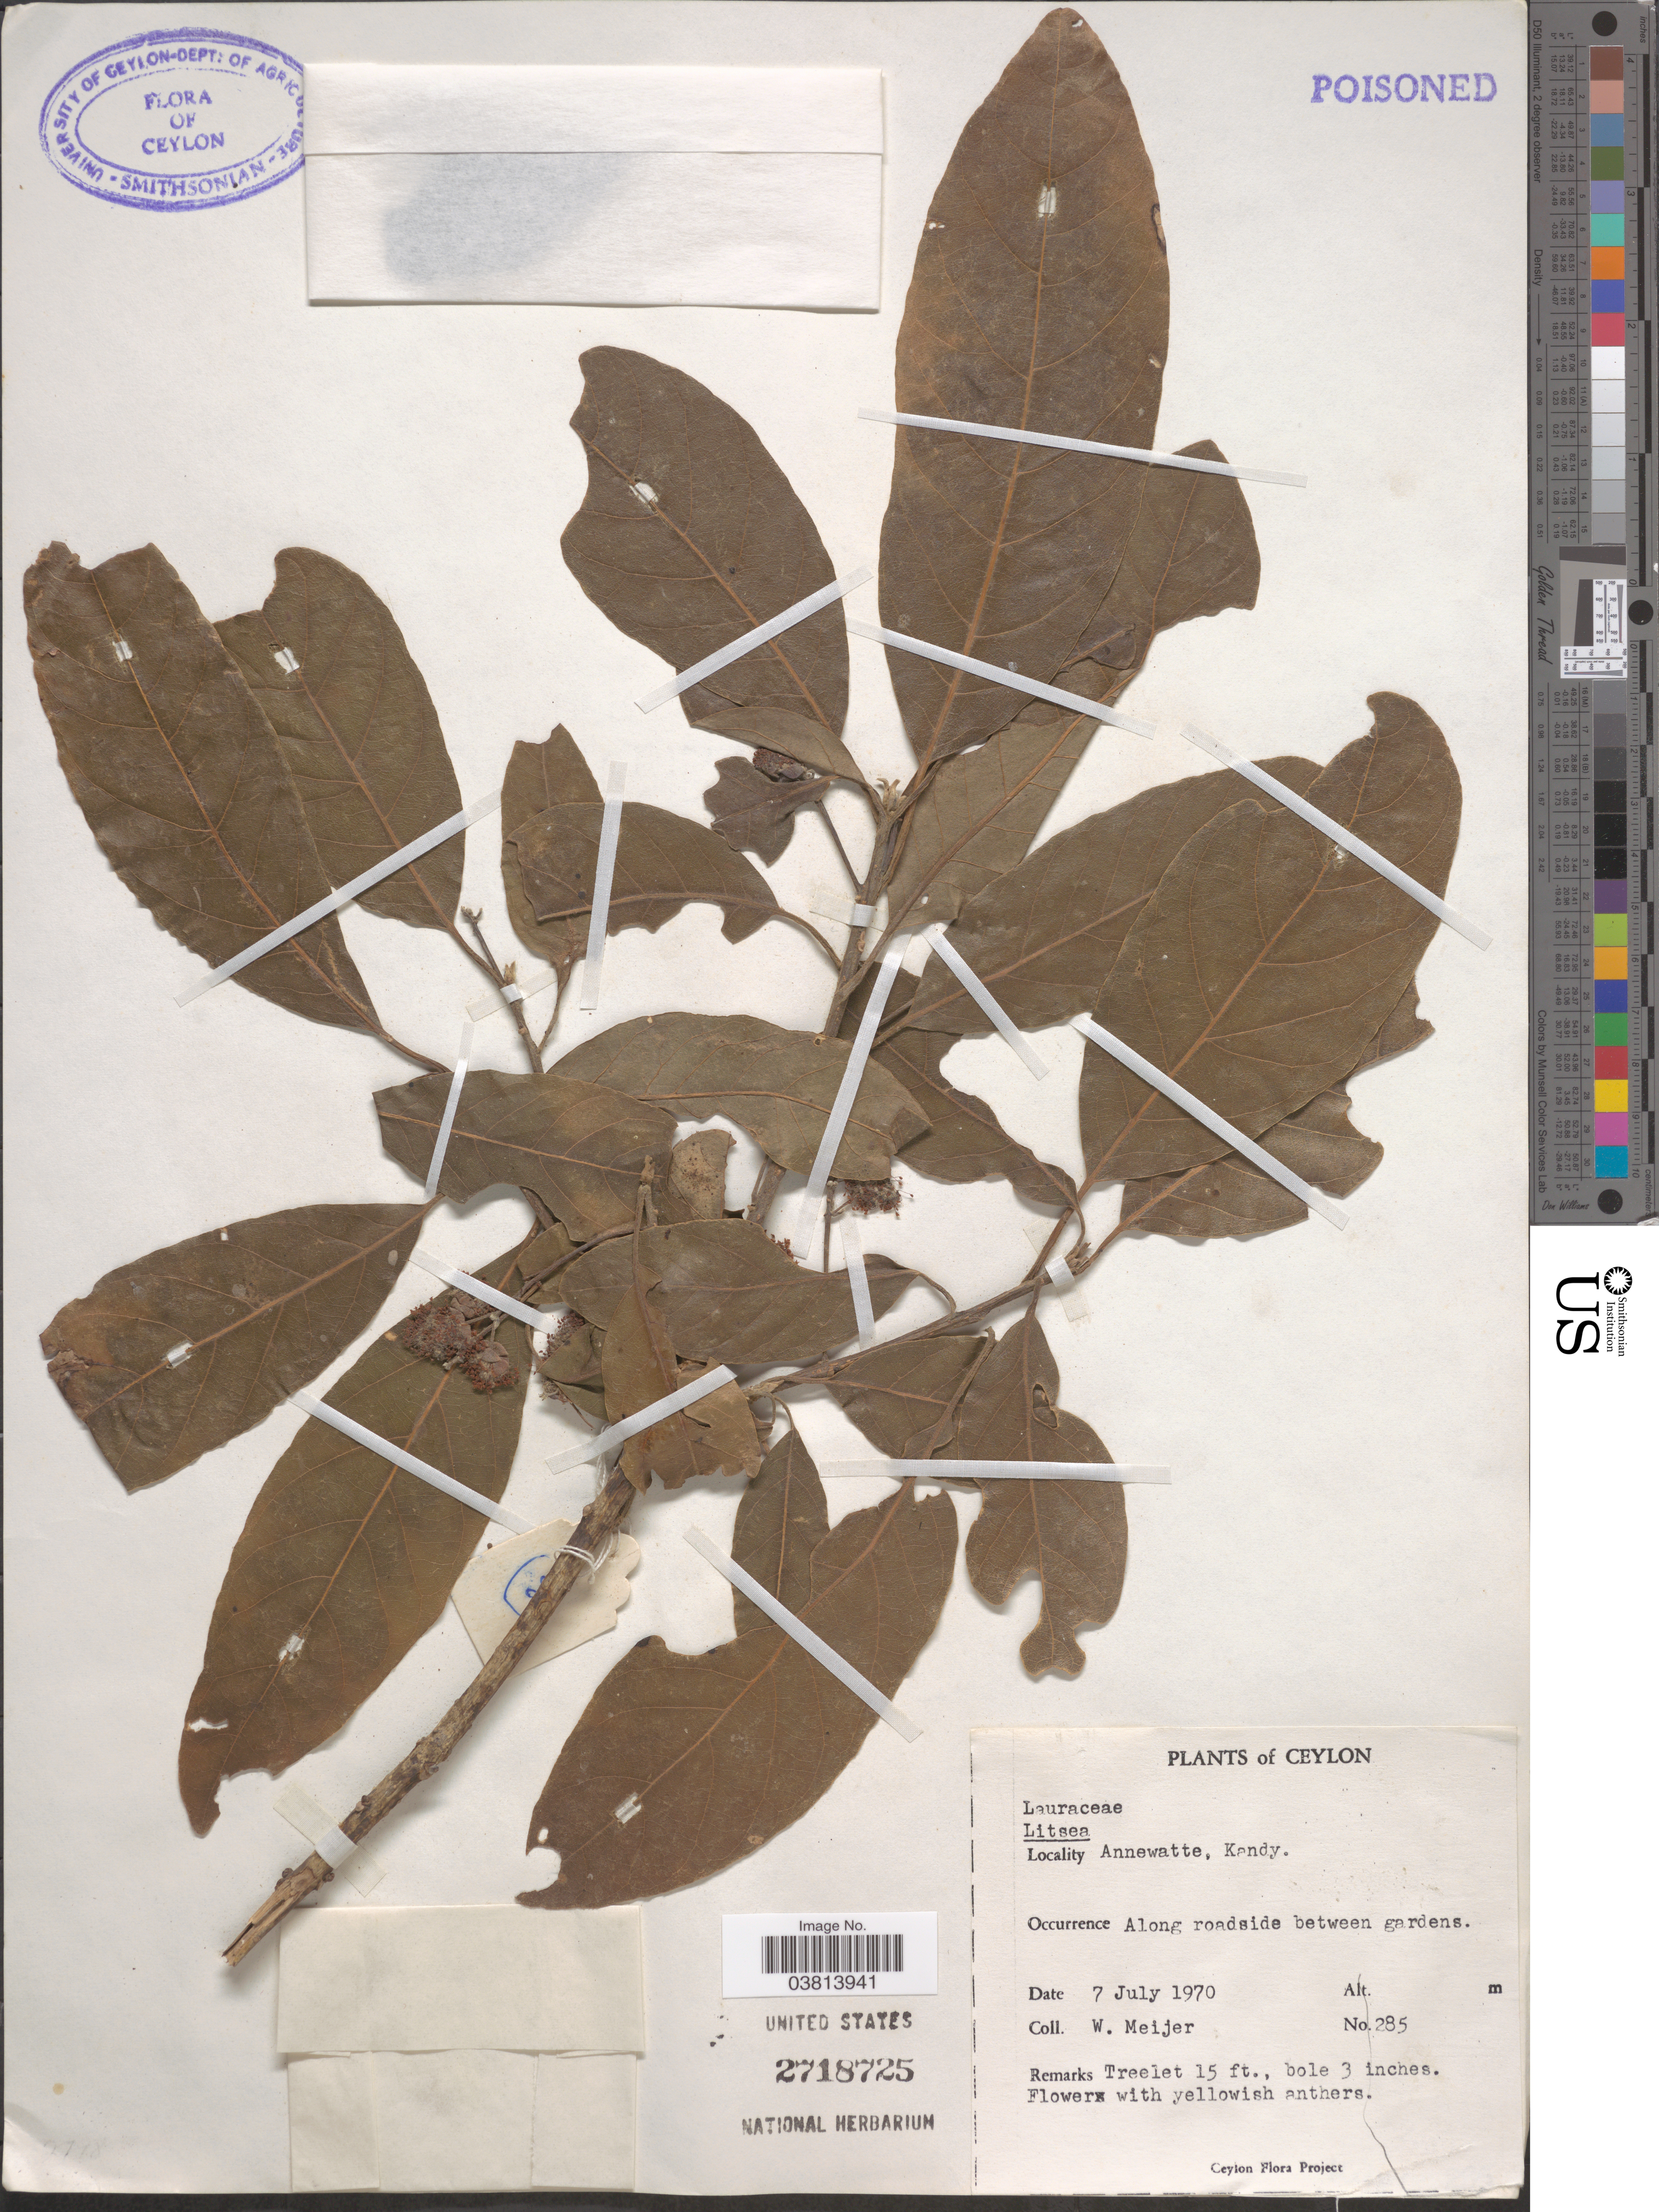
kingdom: Plantae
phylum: Tracheophyta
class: Magnoliopsida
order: Laurales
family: Lauraceae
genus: Litsea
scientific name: Litsea sp.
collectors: W. Meijer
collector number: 285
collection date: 1970-07-07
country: Sri Lanka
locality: Ceylon. Annewatte. Kandy. Along roadside between gardens.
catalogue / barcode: US 2718725